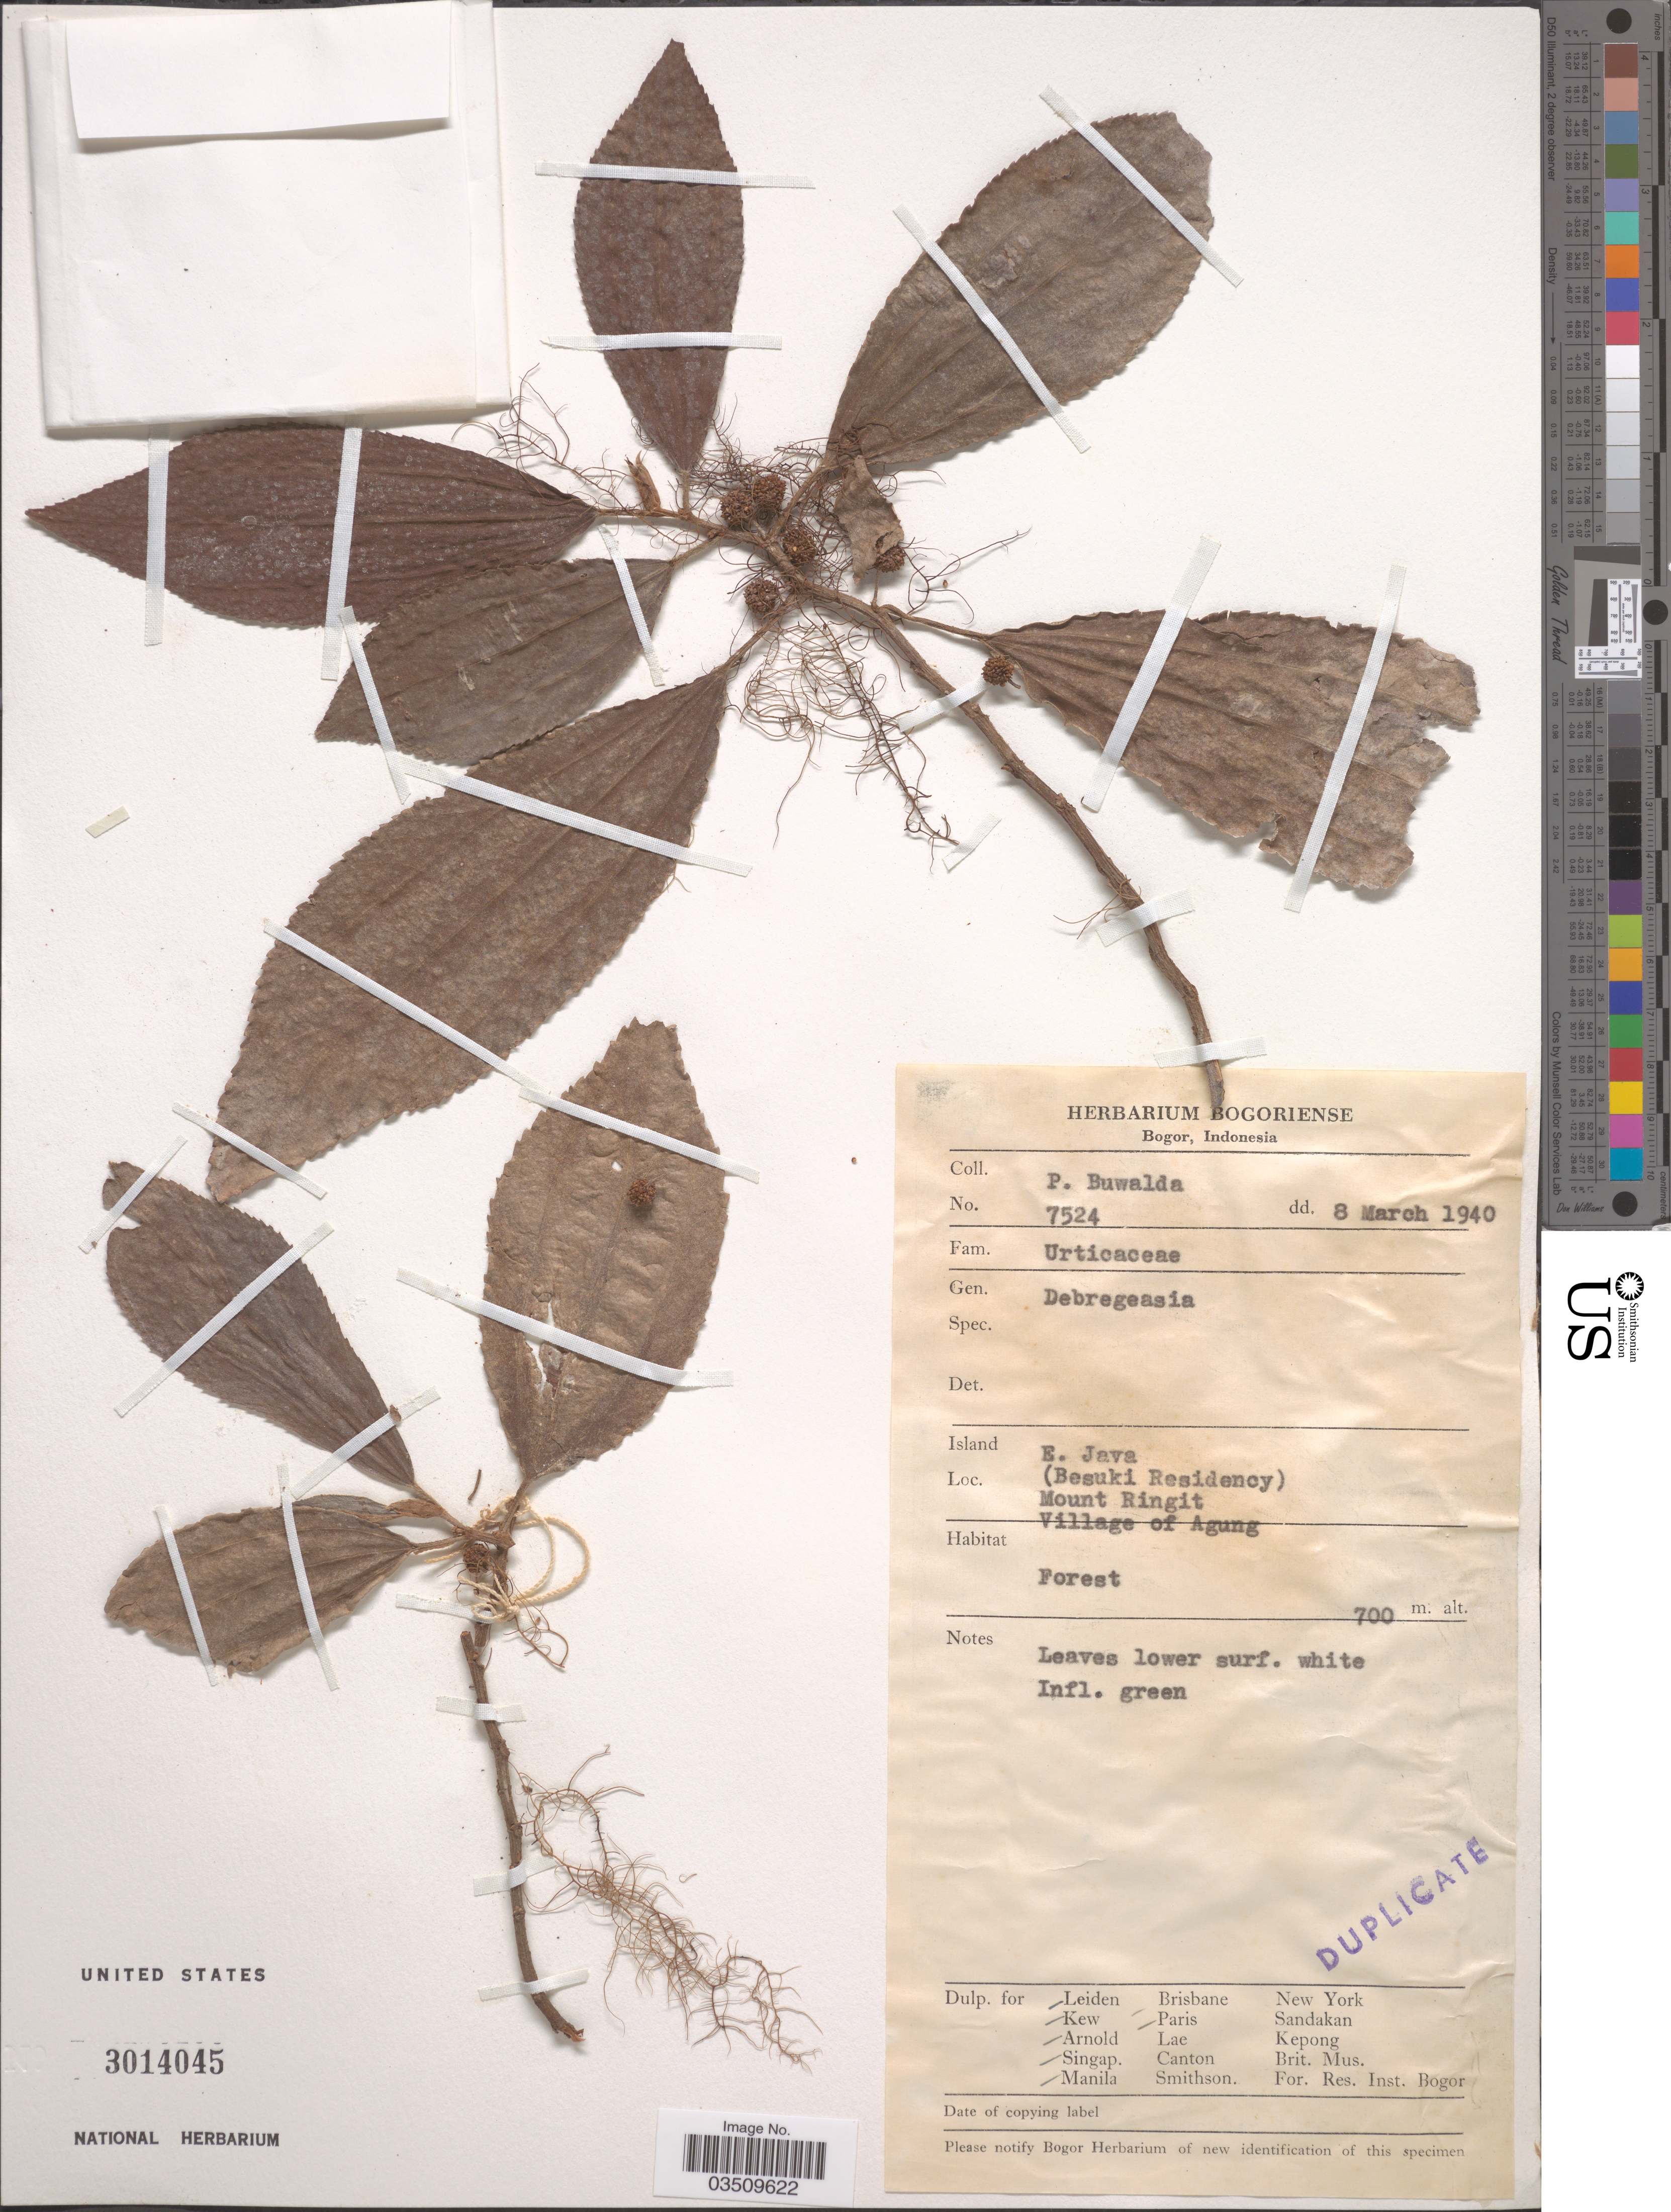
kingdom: Plantae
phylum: Tracheophyta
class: Magnoliopsida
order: Rosales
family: Urticaceae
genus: Debregeasia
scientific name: Debregeasia sp.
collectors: P. Buwalda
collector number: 7524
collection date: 1940-03-08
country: Indonesia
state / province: Java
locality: Island E. Java (Besuki Residency) Mount Ringit. Village of Agung.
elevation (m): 700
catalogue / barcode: US 3014045